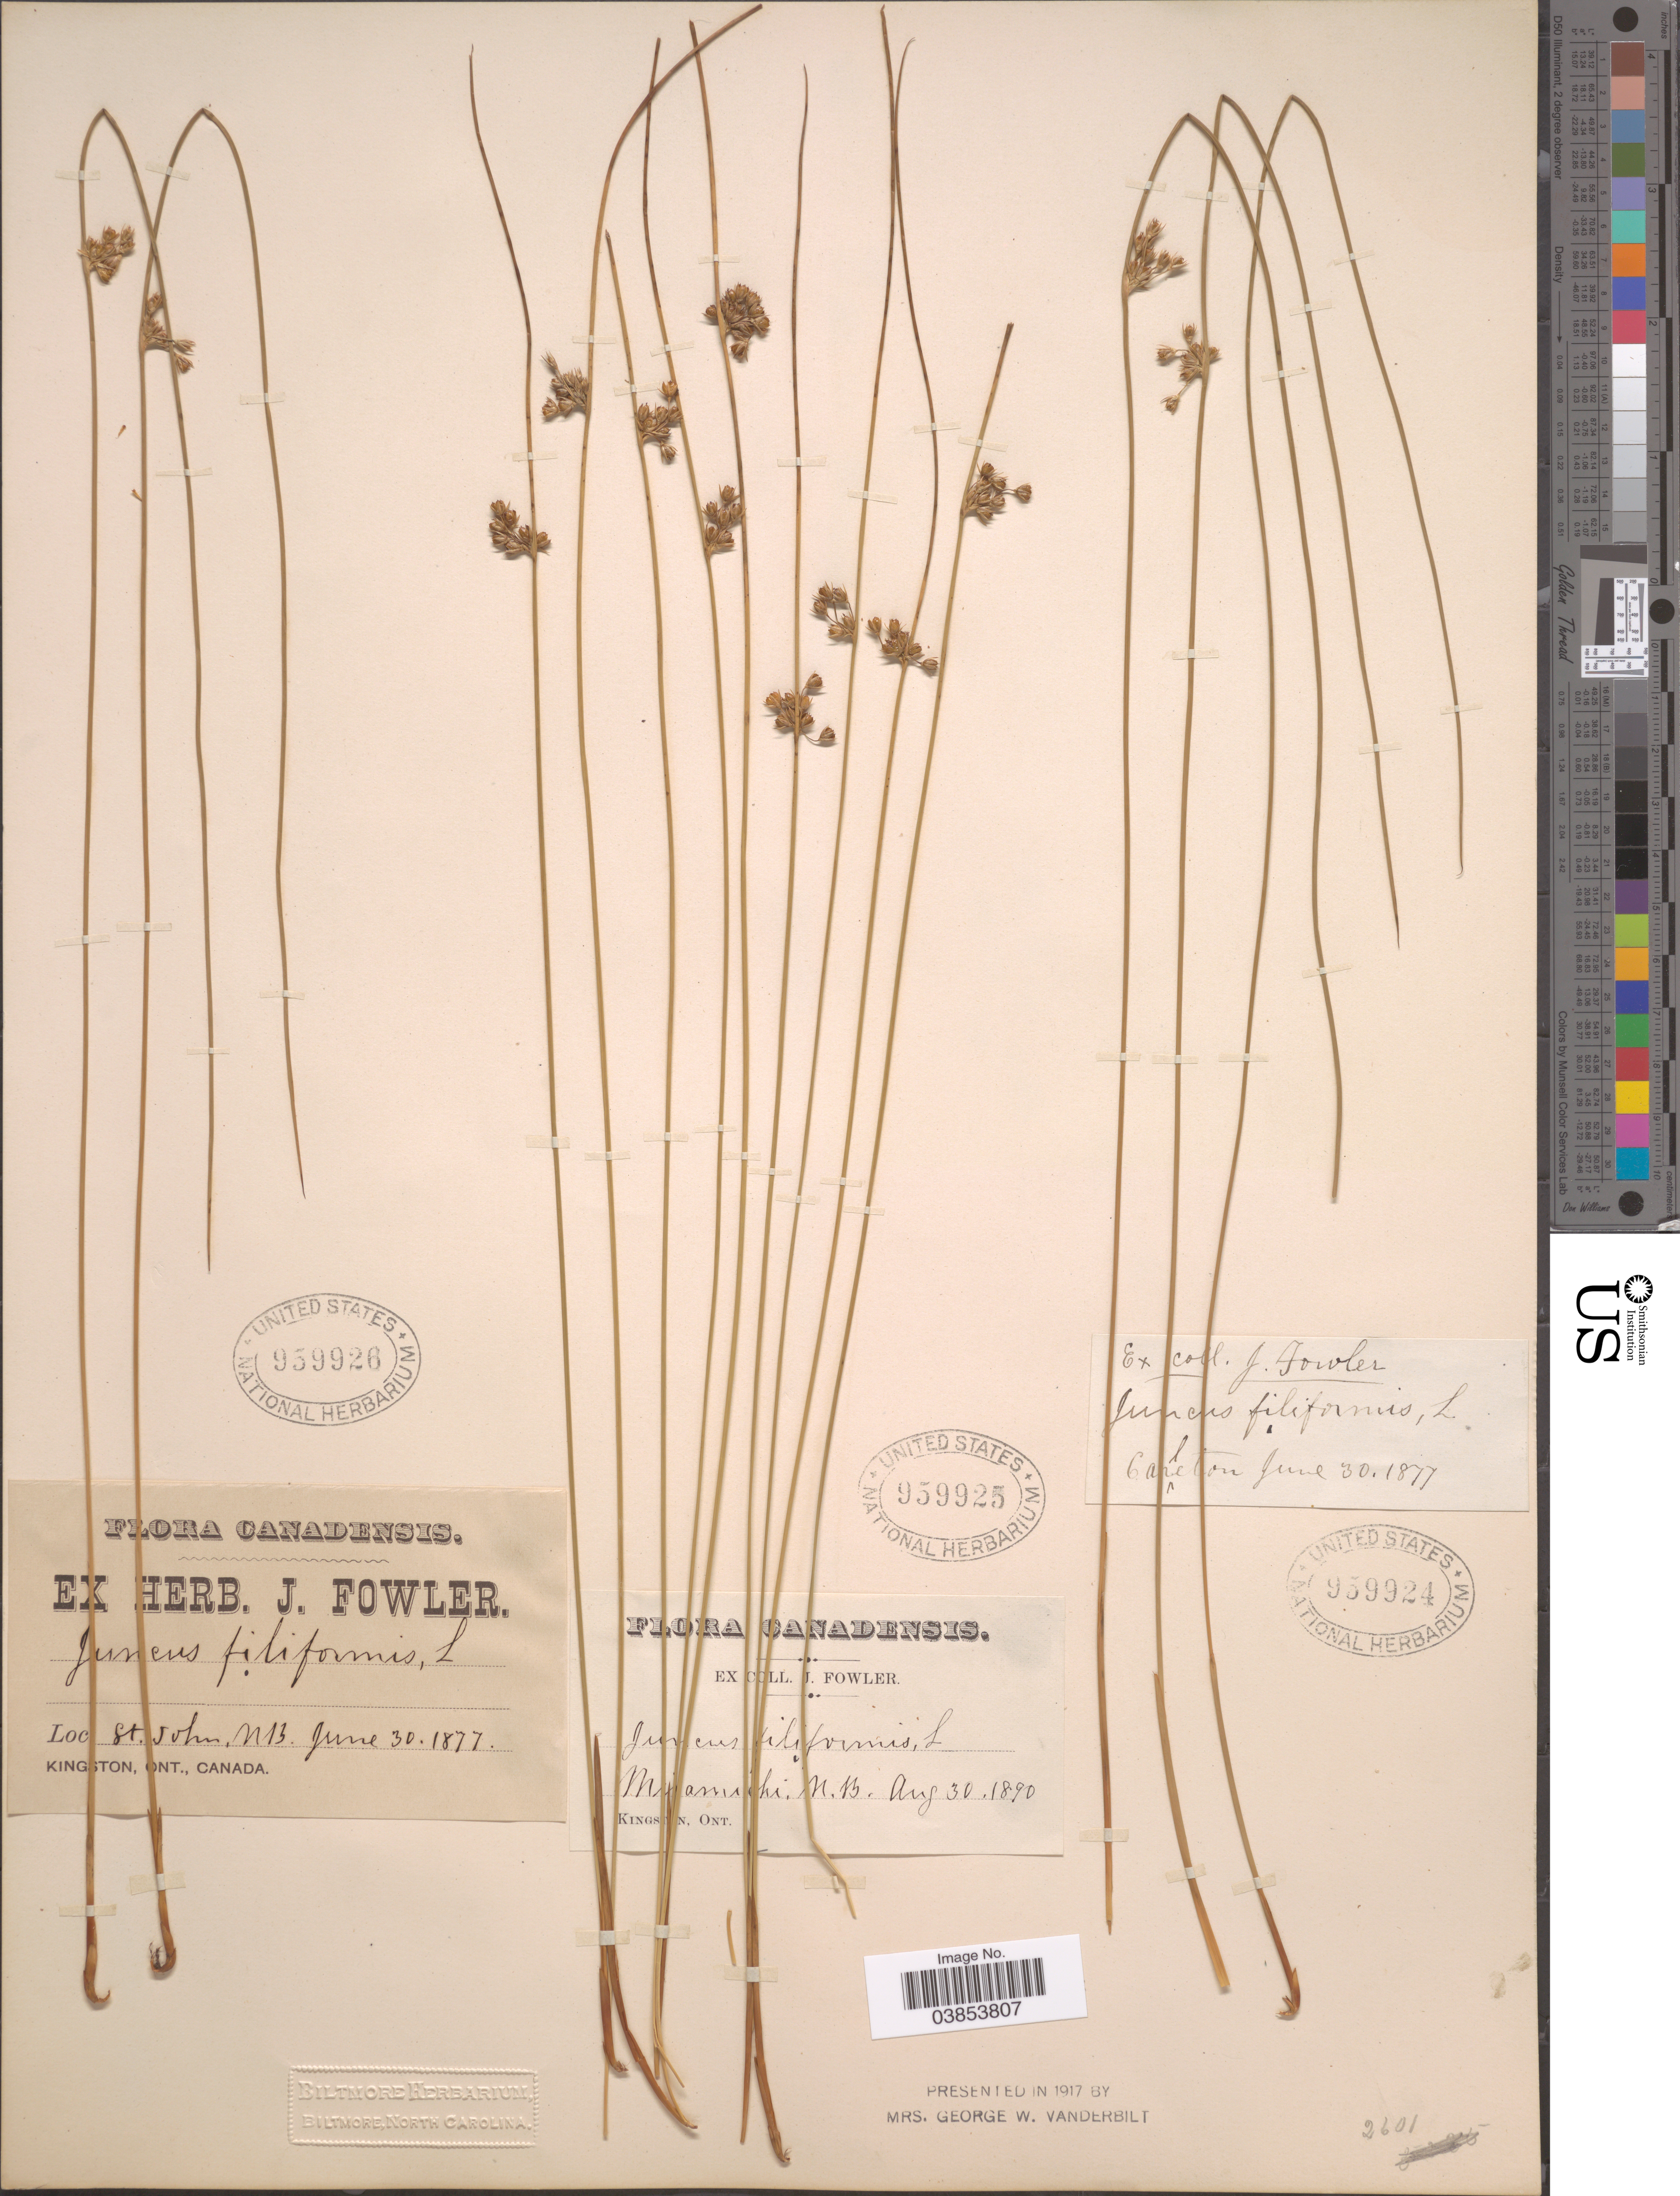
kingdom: Plantae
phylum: Tracheophyta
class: Liliopsida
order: Poales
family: Juncaceae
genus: Juncus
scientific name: Juncus filiformis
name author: L.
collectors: ex herb. J. Fowler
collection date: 1877-06-30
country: Canada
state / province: New Brunswick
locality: St. John.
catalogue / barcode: US 959926-3